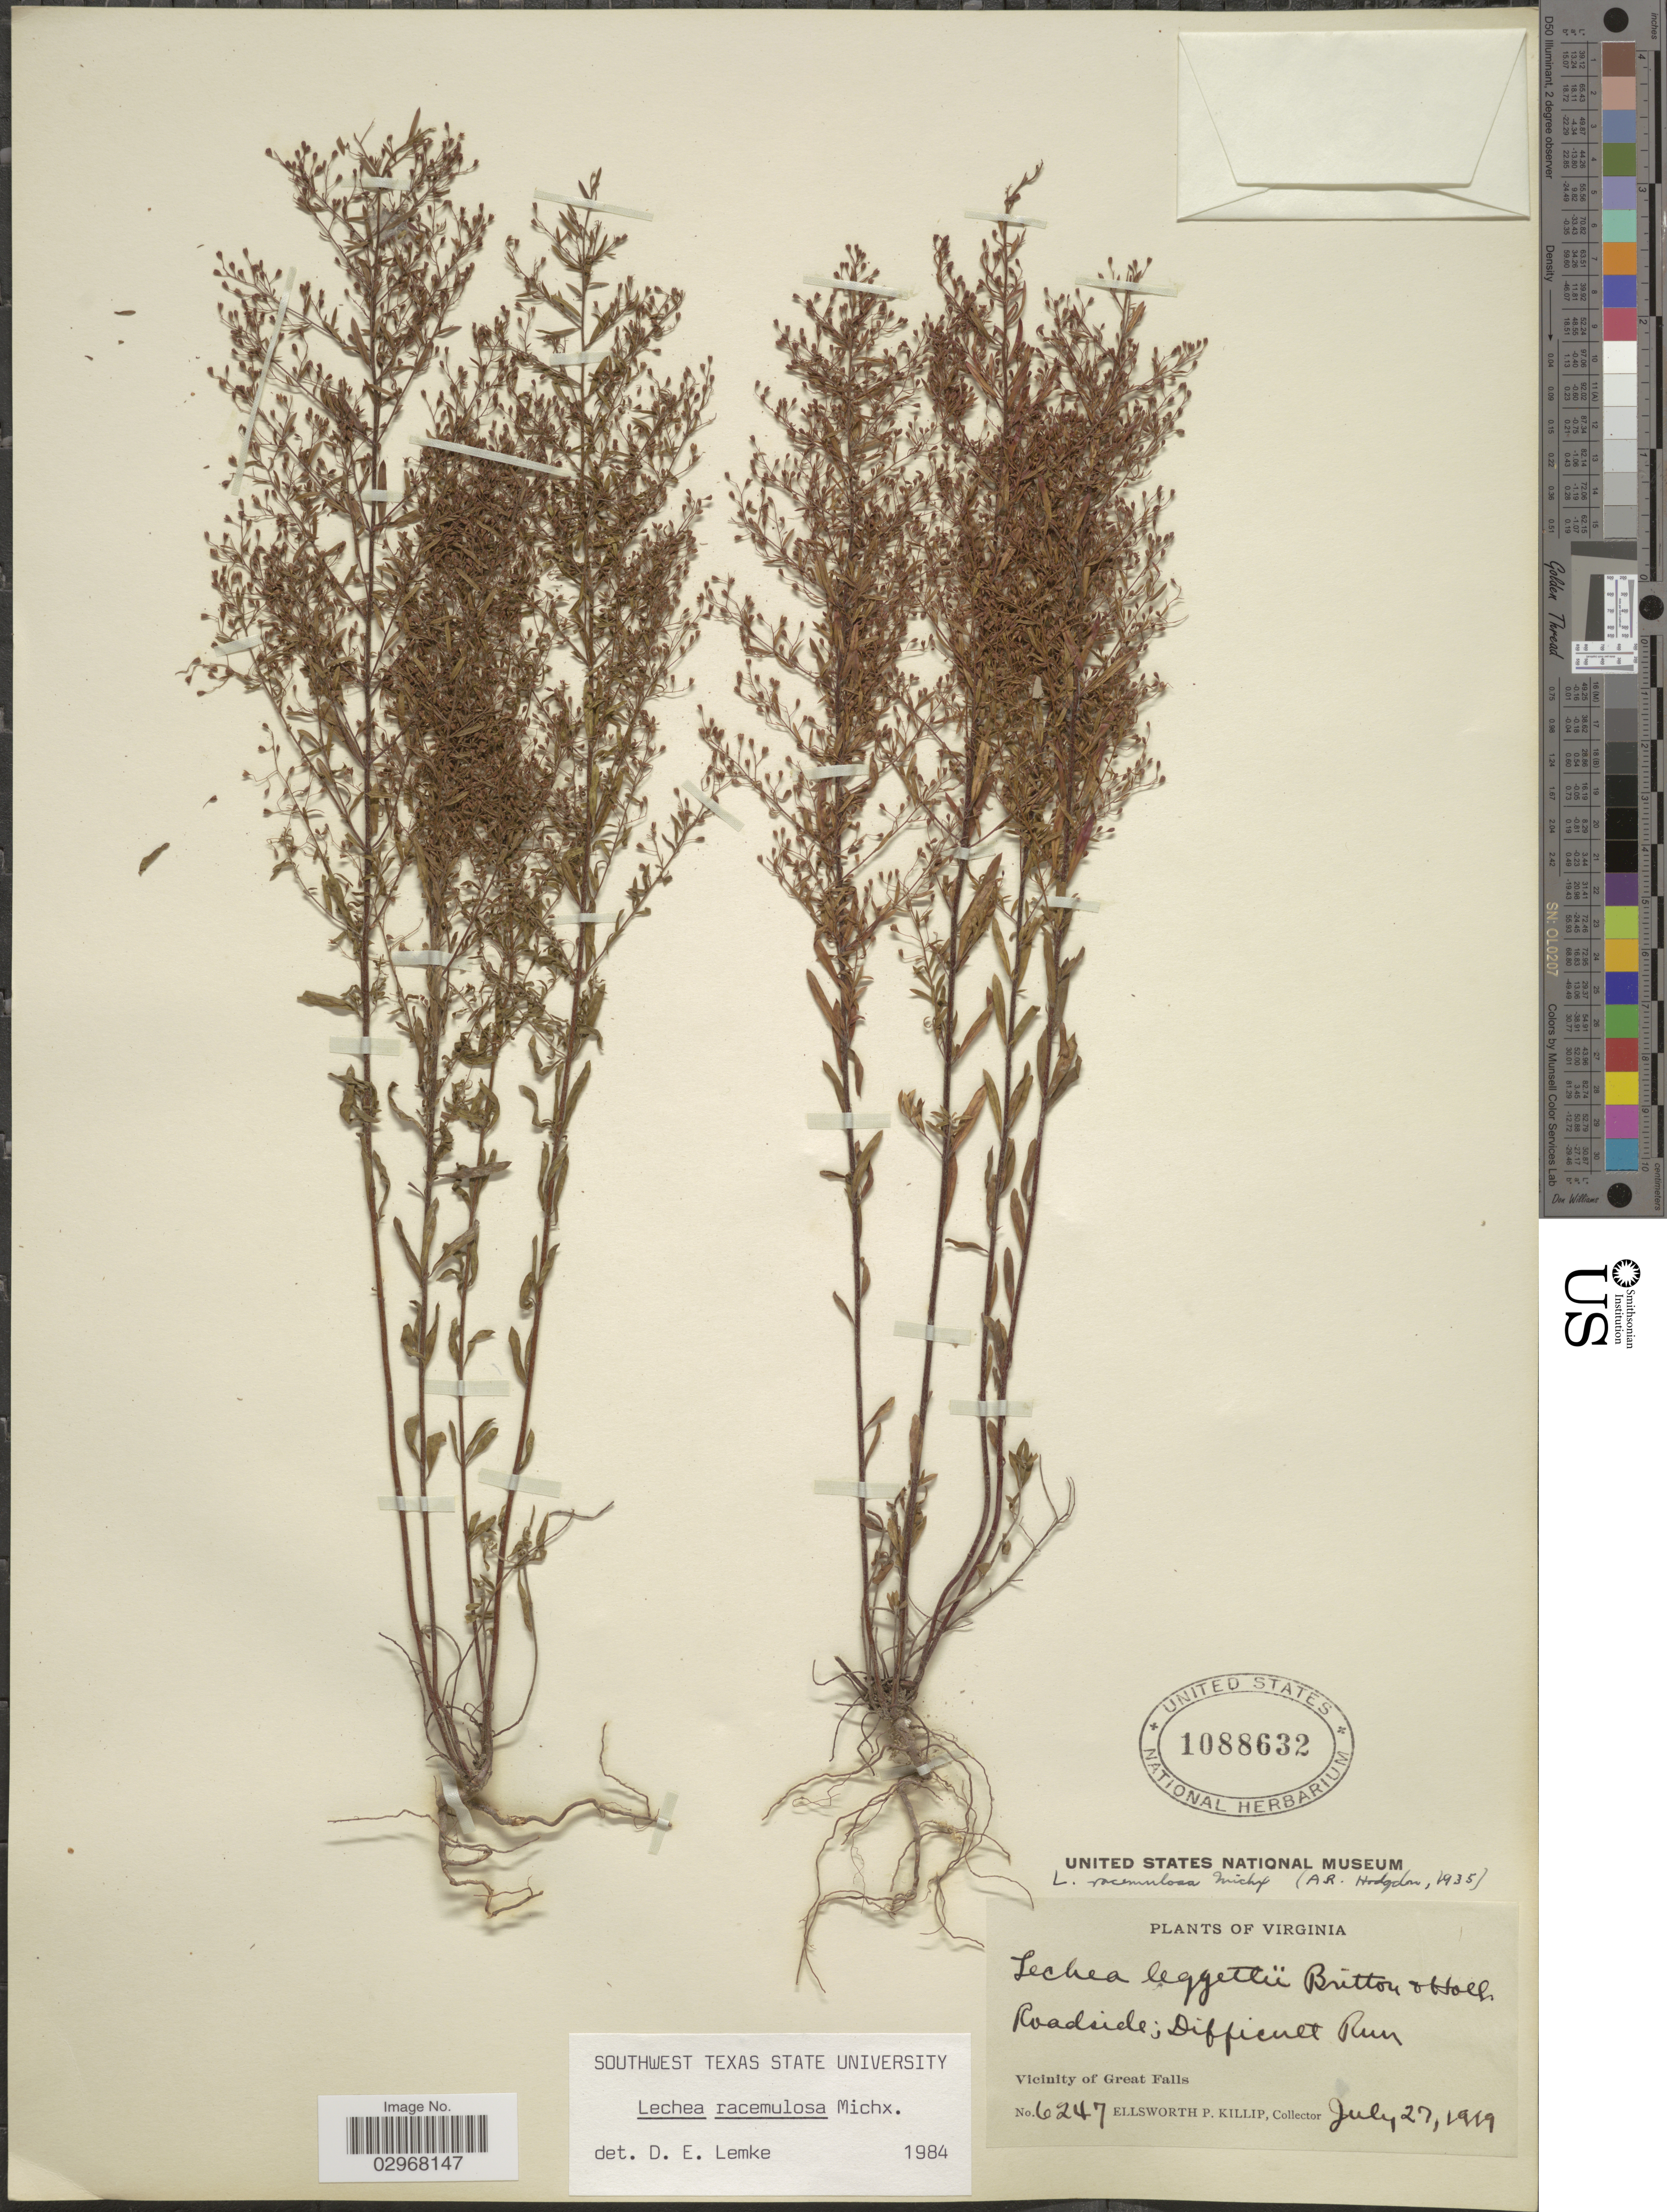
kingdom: Plantae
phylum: Tracheophyta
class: Magnoliopsida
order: Malvales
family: Cistaceae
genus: Lechea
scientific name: Lechea racemulosa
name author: Michx.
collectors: E. P. Killip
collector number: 6247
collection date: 1919-07-27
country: United States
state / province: Virginia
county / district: Fairfax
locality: Vicinity of Great Falls. Difficult Run.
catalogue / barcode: US 1088632